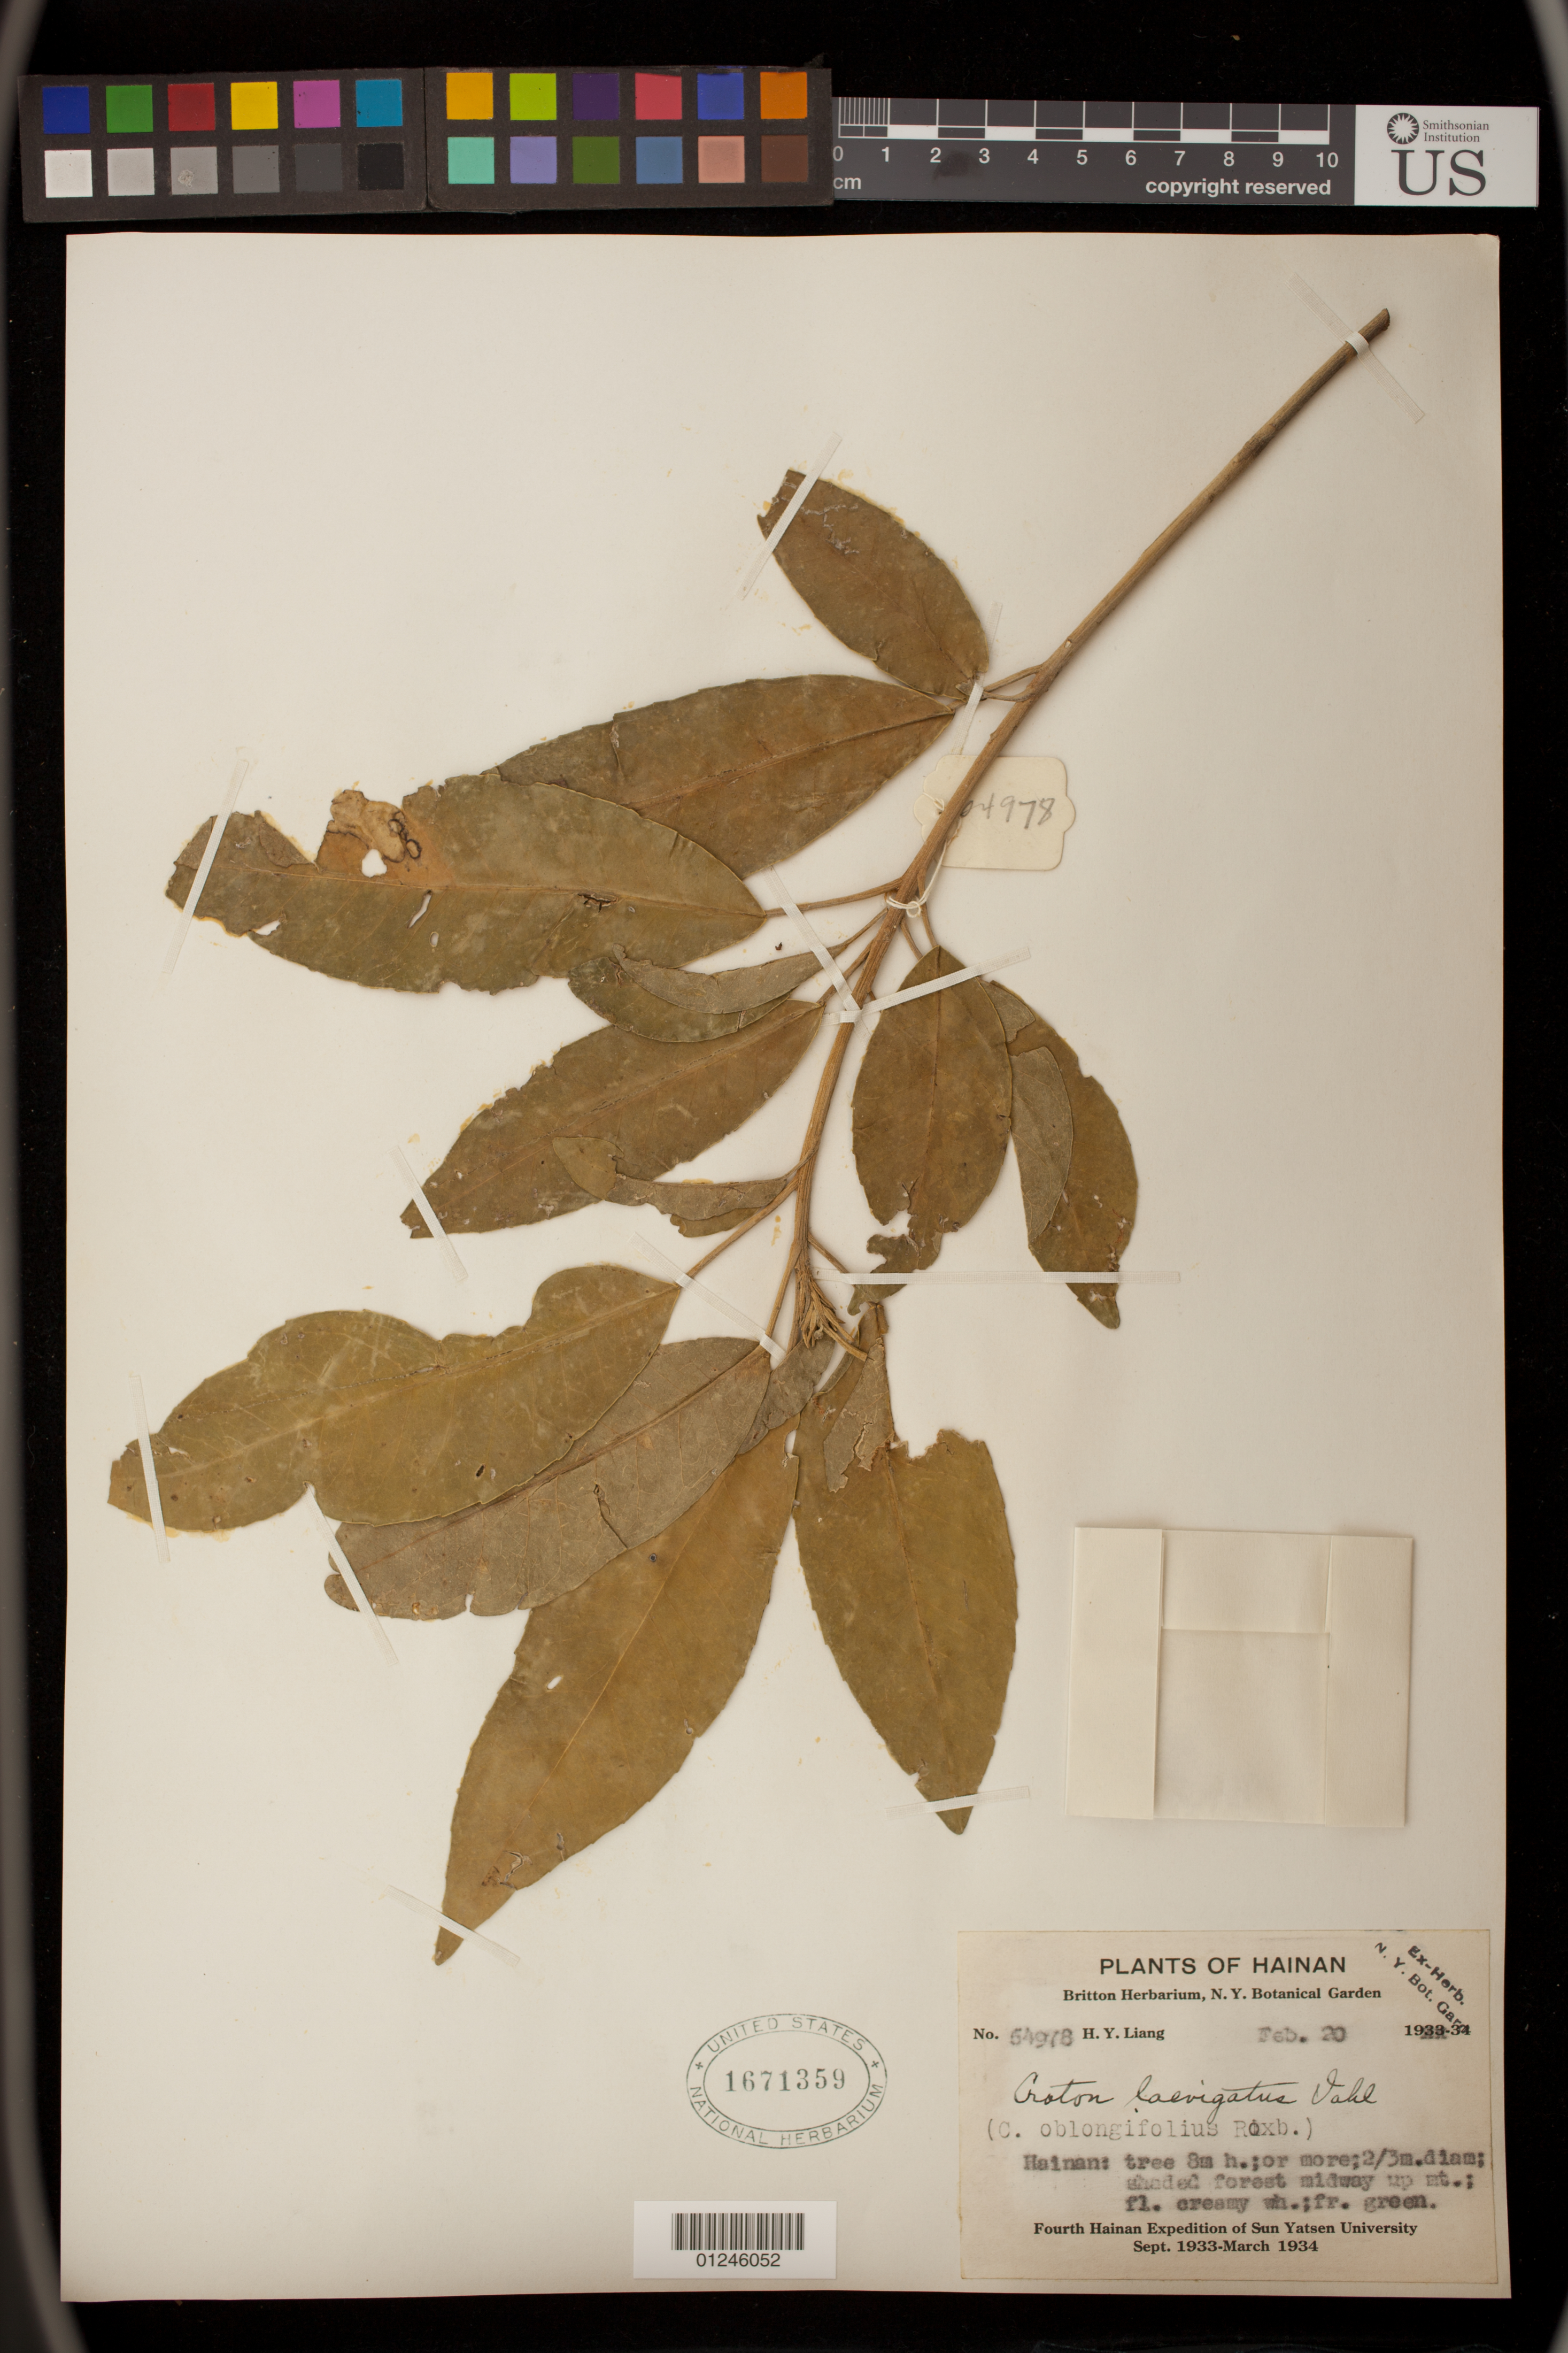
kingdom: Plantae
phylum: Tracheophyta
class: Magnoliopsida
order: Malpighiales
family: Euphorbiaceae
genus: Croton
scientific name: Croton laevigatus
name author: Vahl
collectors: H. Y. Liang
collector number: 54978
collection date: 1934-02-20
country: China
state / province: Hainan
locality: shaded forest midway up mt.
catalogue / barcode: US 1671359